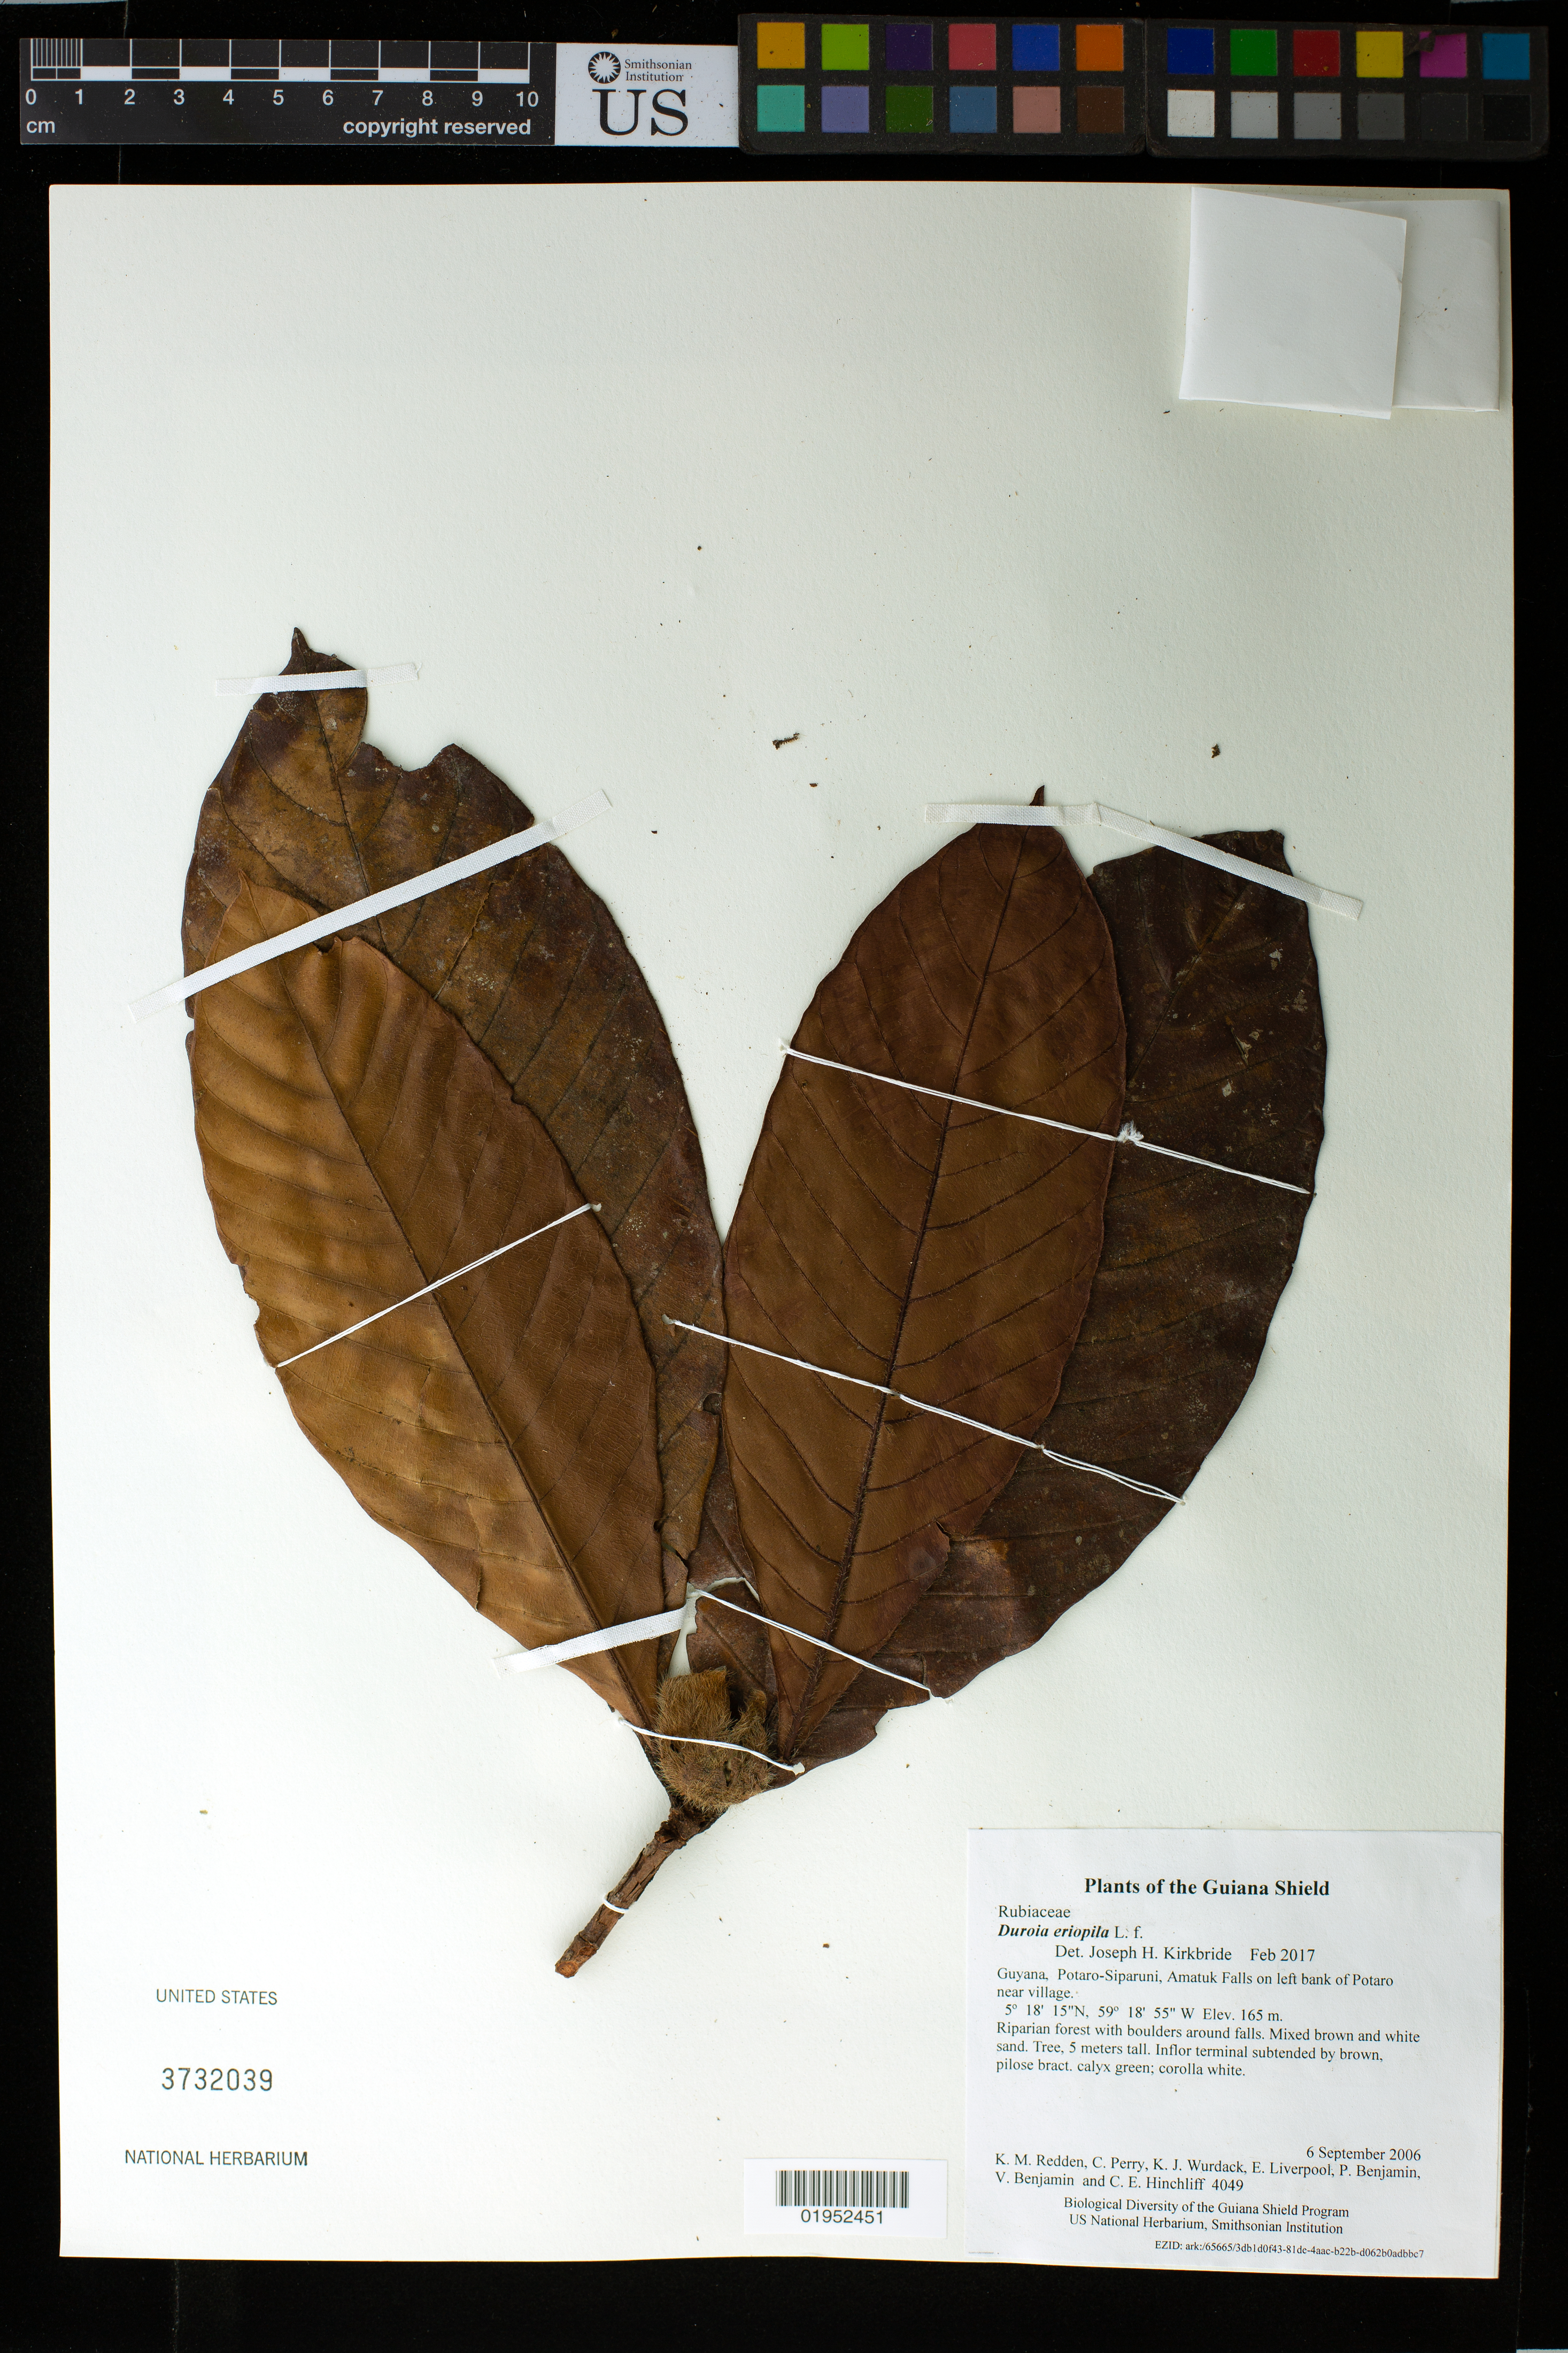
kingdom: Plantae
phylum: Tracheophyta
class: Magnoliopsida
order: Gentianales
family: Rubiaceae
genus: Duroia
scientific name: Duroia eriopila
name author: L. f.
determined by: Kirkbride, J. H.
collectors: K. M. Redden, C. Perry, K. Wurdack, E. Liverpool, P. Benjamin, V. Benjamin & C. E. Hinchliff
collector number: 4049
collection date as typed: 6 September 2006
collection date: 2006-09-06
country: Guyana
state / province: Potaro-Siparuni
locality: Amatuk Falls on left bank of Potaro near village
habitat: Riparian forest with boulders around falls. Mixed brown and white sand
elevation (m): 165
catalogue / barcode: US 3732039